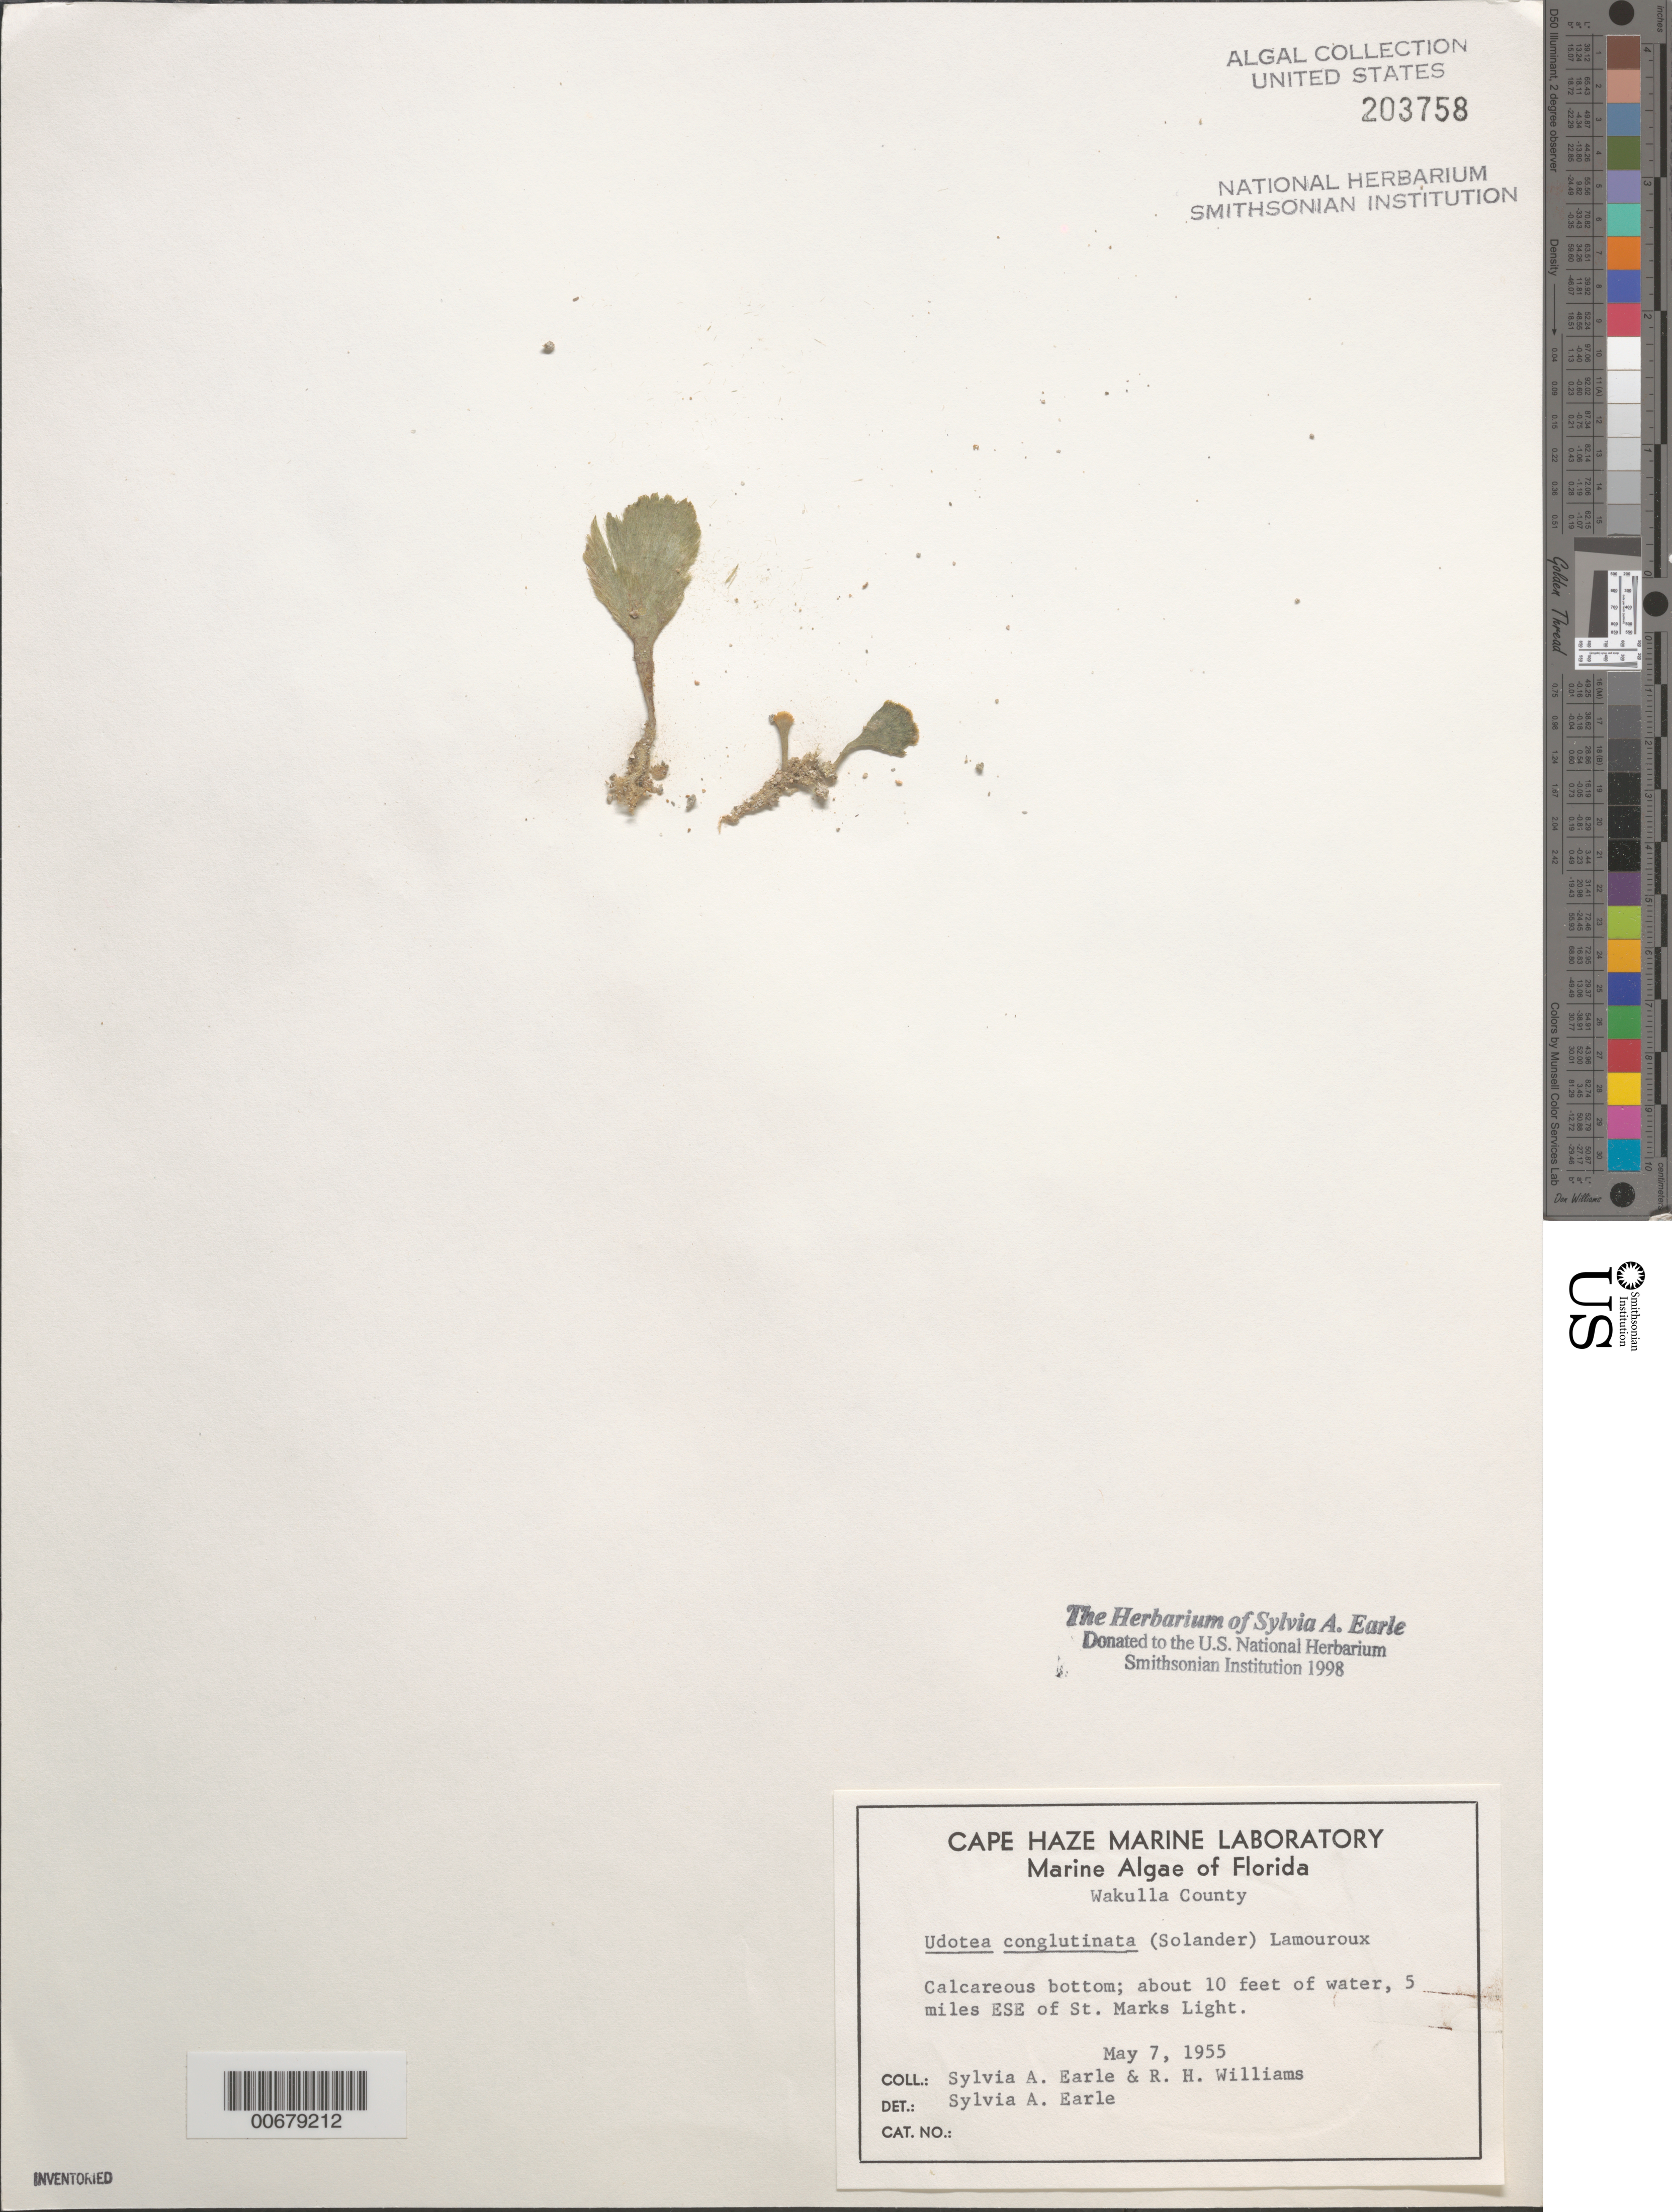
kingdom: Plantae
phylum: Chlorophyta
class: Ulvophyceae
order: Bryopsidales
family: Udoteaceae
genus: Udotea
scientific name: Udotea conglutinata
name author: (Ellis & Sol.) J.V.Lamouroux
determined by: Earle, S. A.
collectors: S. A. Earle & R. H. Williams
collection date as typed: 07 May 1955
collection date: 1955-05-07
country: United States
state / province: Florida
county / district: Wakulla County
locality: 5 miles east southeast of St. Marks Lighthouse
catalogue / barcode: US 203758